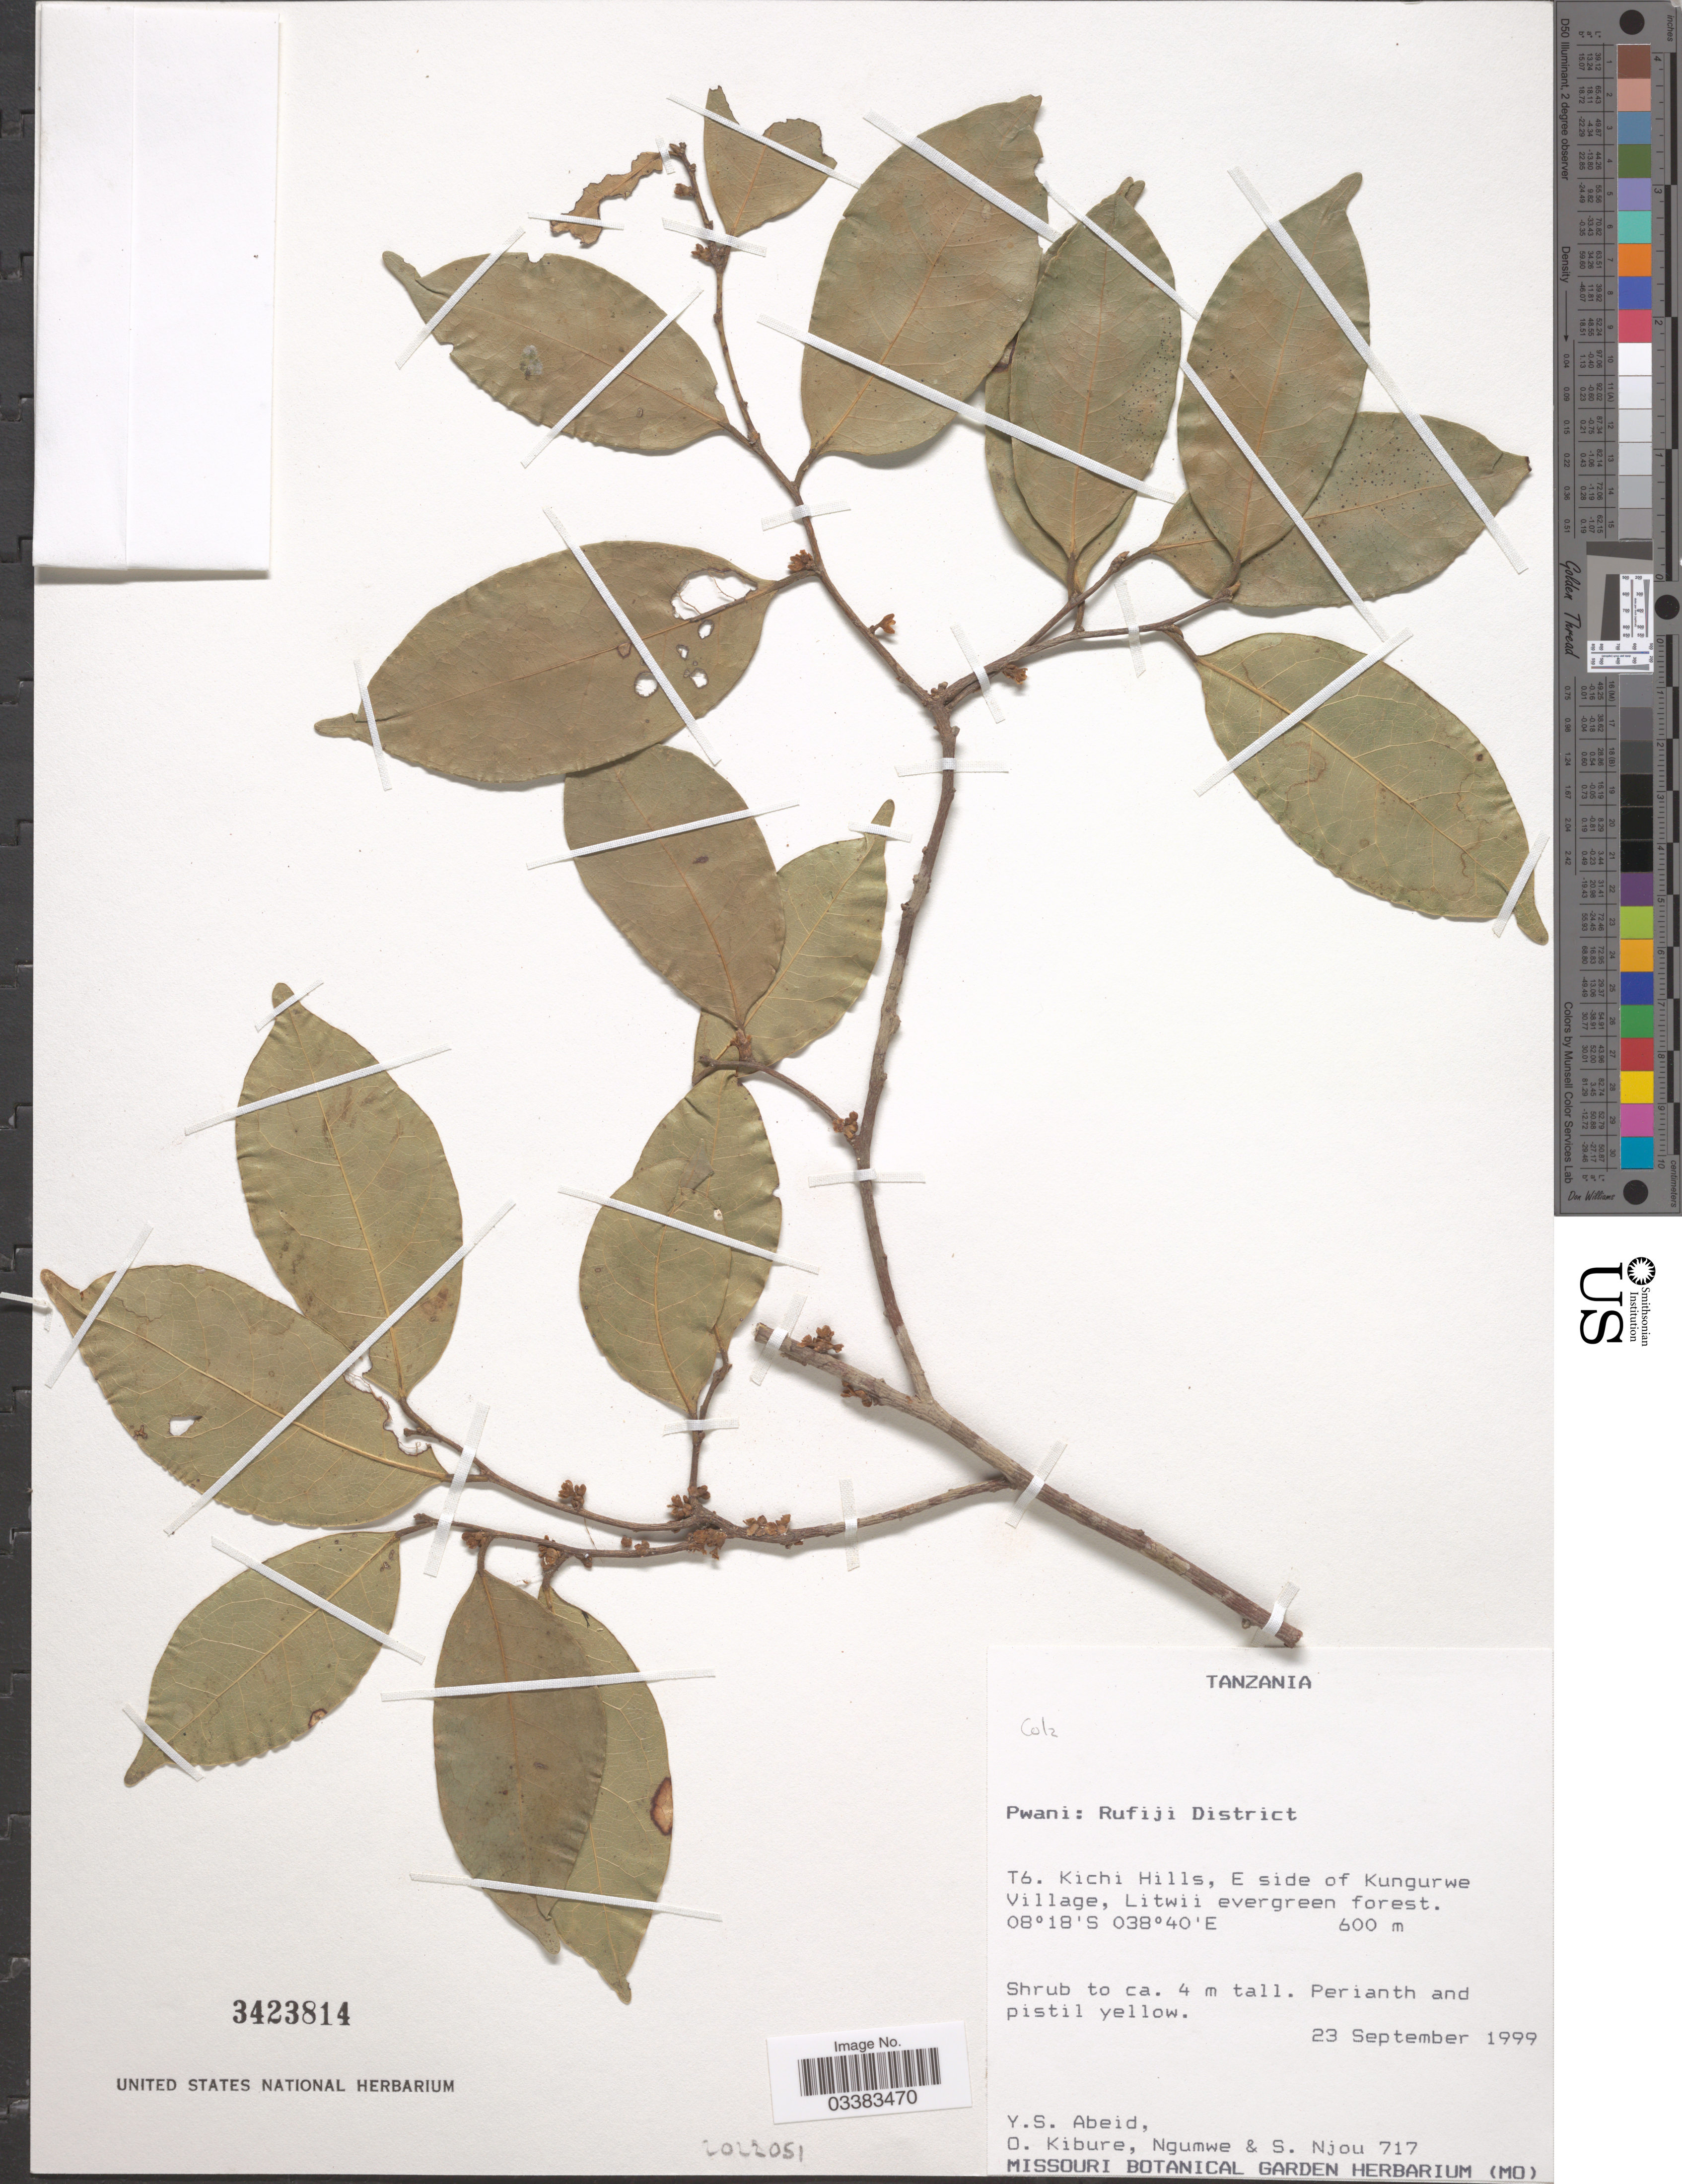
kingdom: Plantae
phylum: Tracheophyta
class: Magnoliopsida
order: Malvales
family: Malvaceae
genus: Cola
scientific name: Cola sp.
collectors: Y. Abeid, O. Kibure, Ngumwe & S. Njou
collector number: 717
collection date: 1999-09-23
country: Tanzania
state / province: Pwani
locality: Rufiji District. T6. Kichi Hills, E side of Kungurwe Village, Litwii evergreen forest.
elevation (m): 600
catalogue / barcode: US 3423814